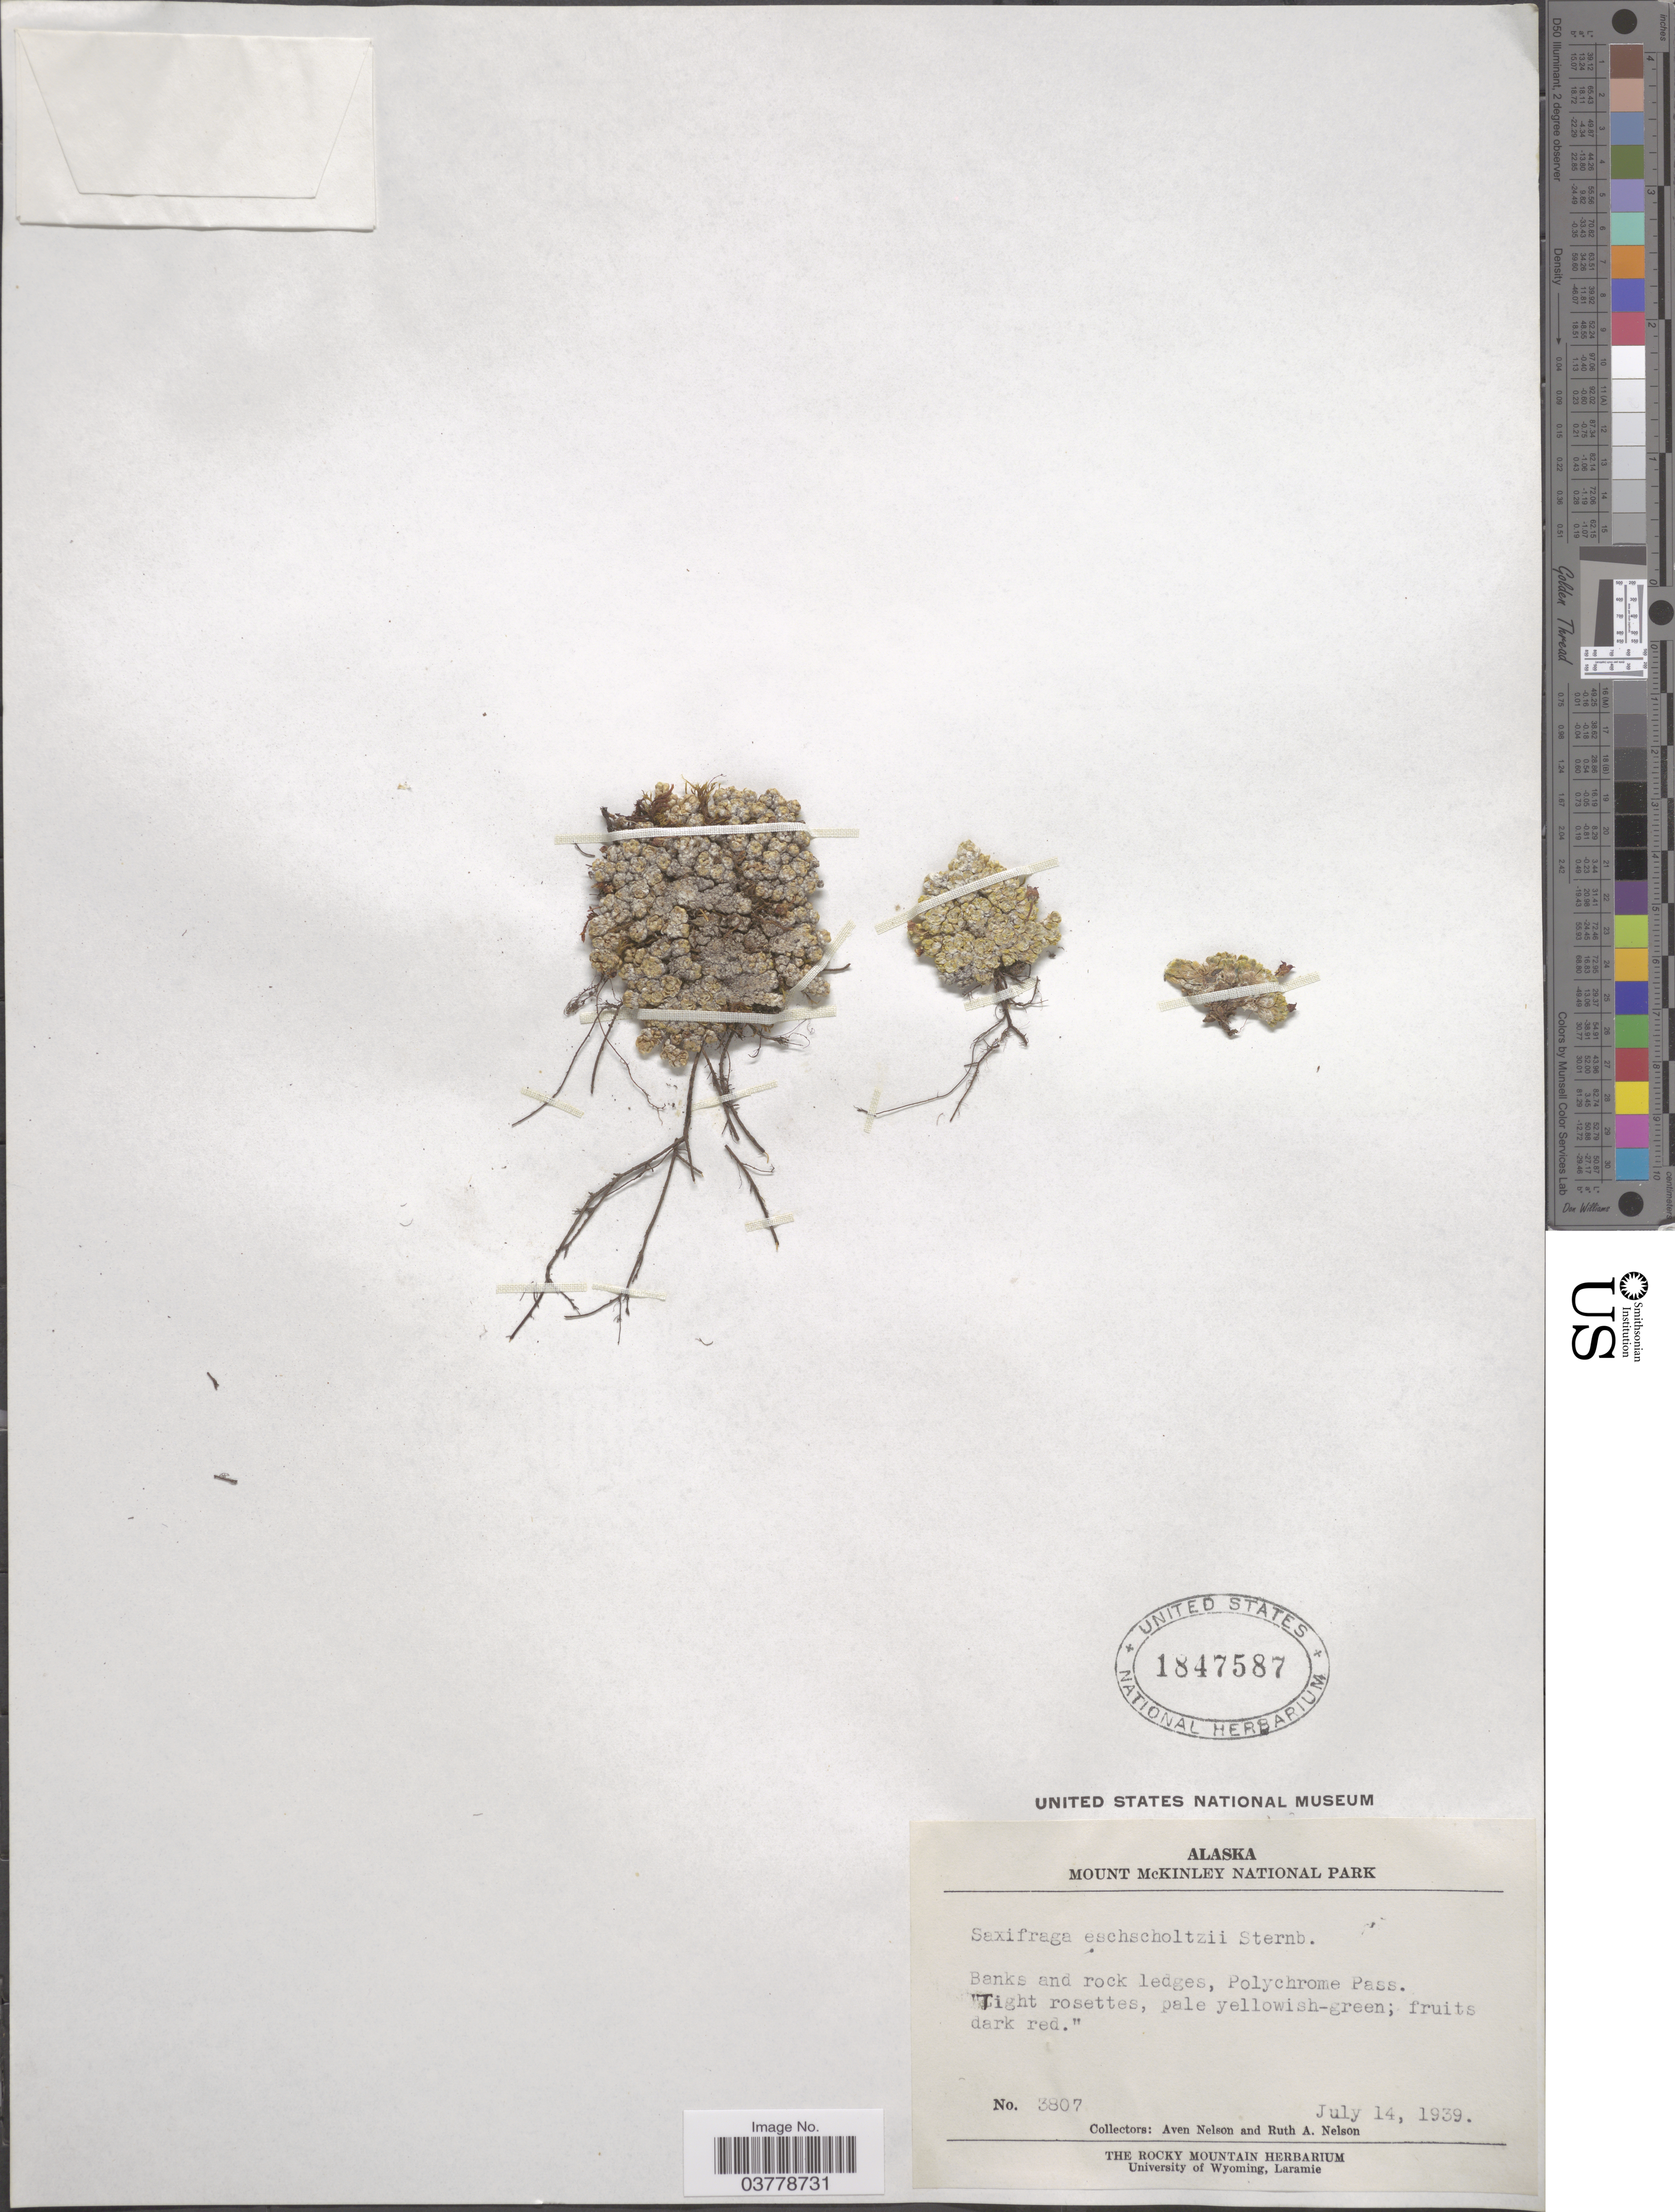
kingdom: Plantae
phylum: Tracheophyta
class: Magnoliopsida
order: Saxifragales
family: Saxifragaceae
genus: Saxifraga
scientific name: Saxifraga eschscholtzii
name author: Sternb.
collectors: A. Nelson & R. A. Nelson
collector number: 3807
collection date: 1939-07-14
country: United States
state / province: Alaska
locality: Mount McKinley National Park. Polychrome Pass.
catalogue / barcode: US 1847587